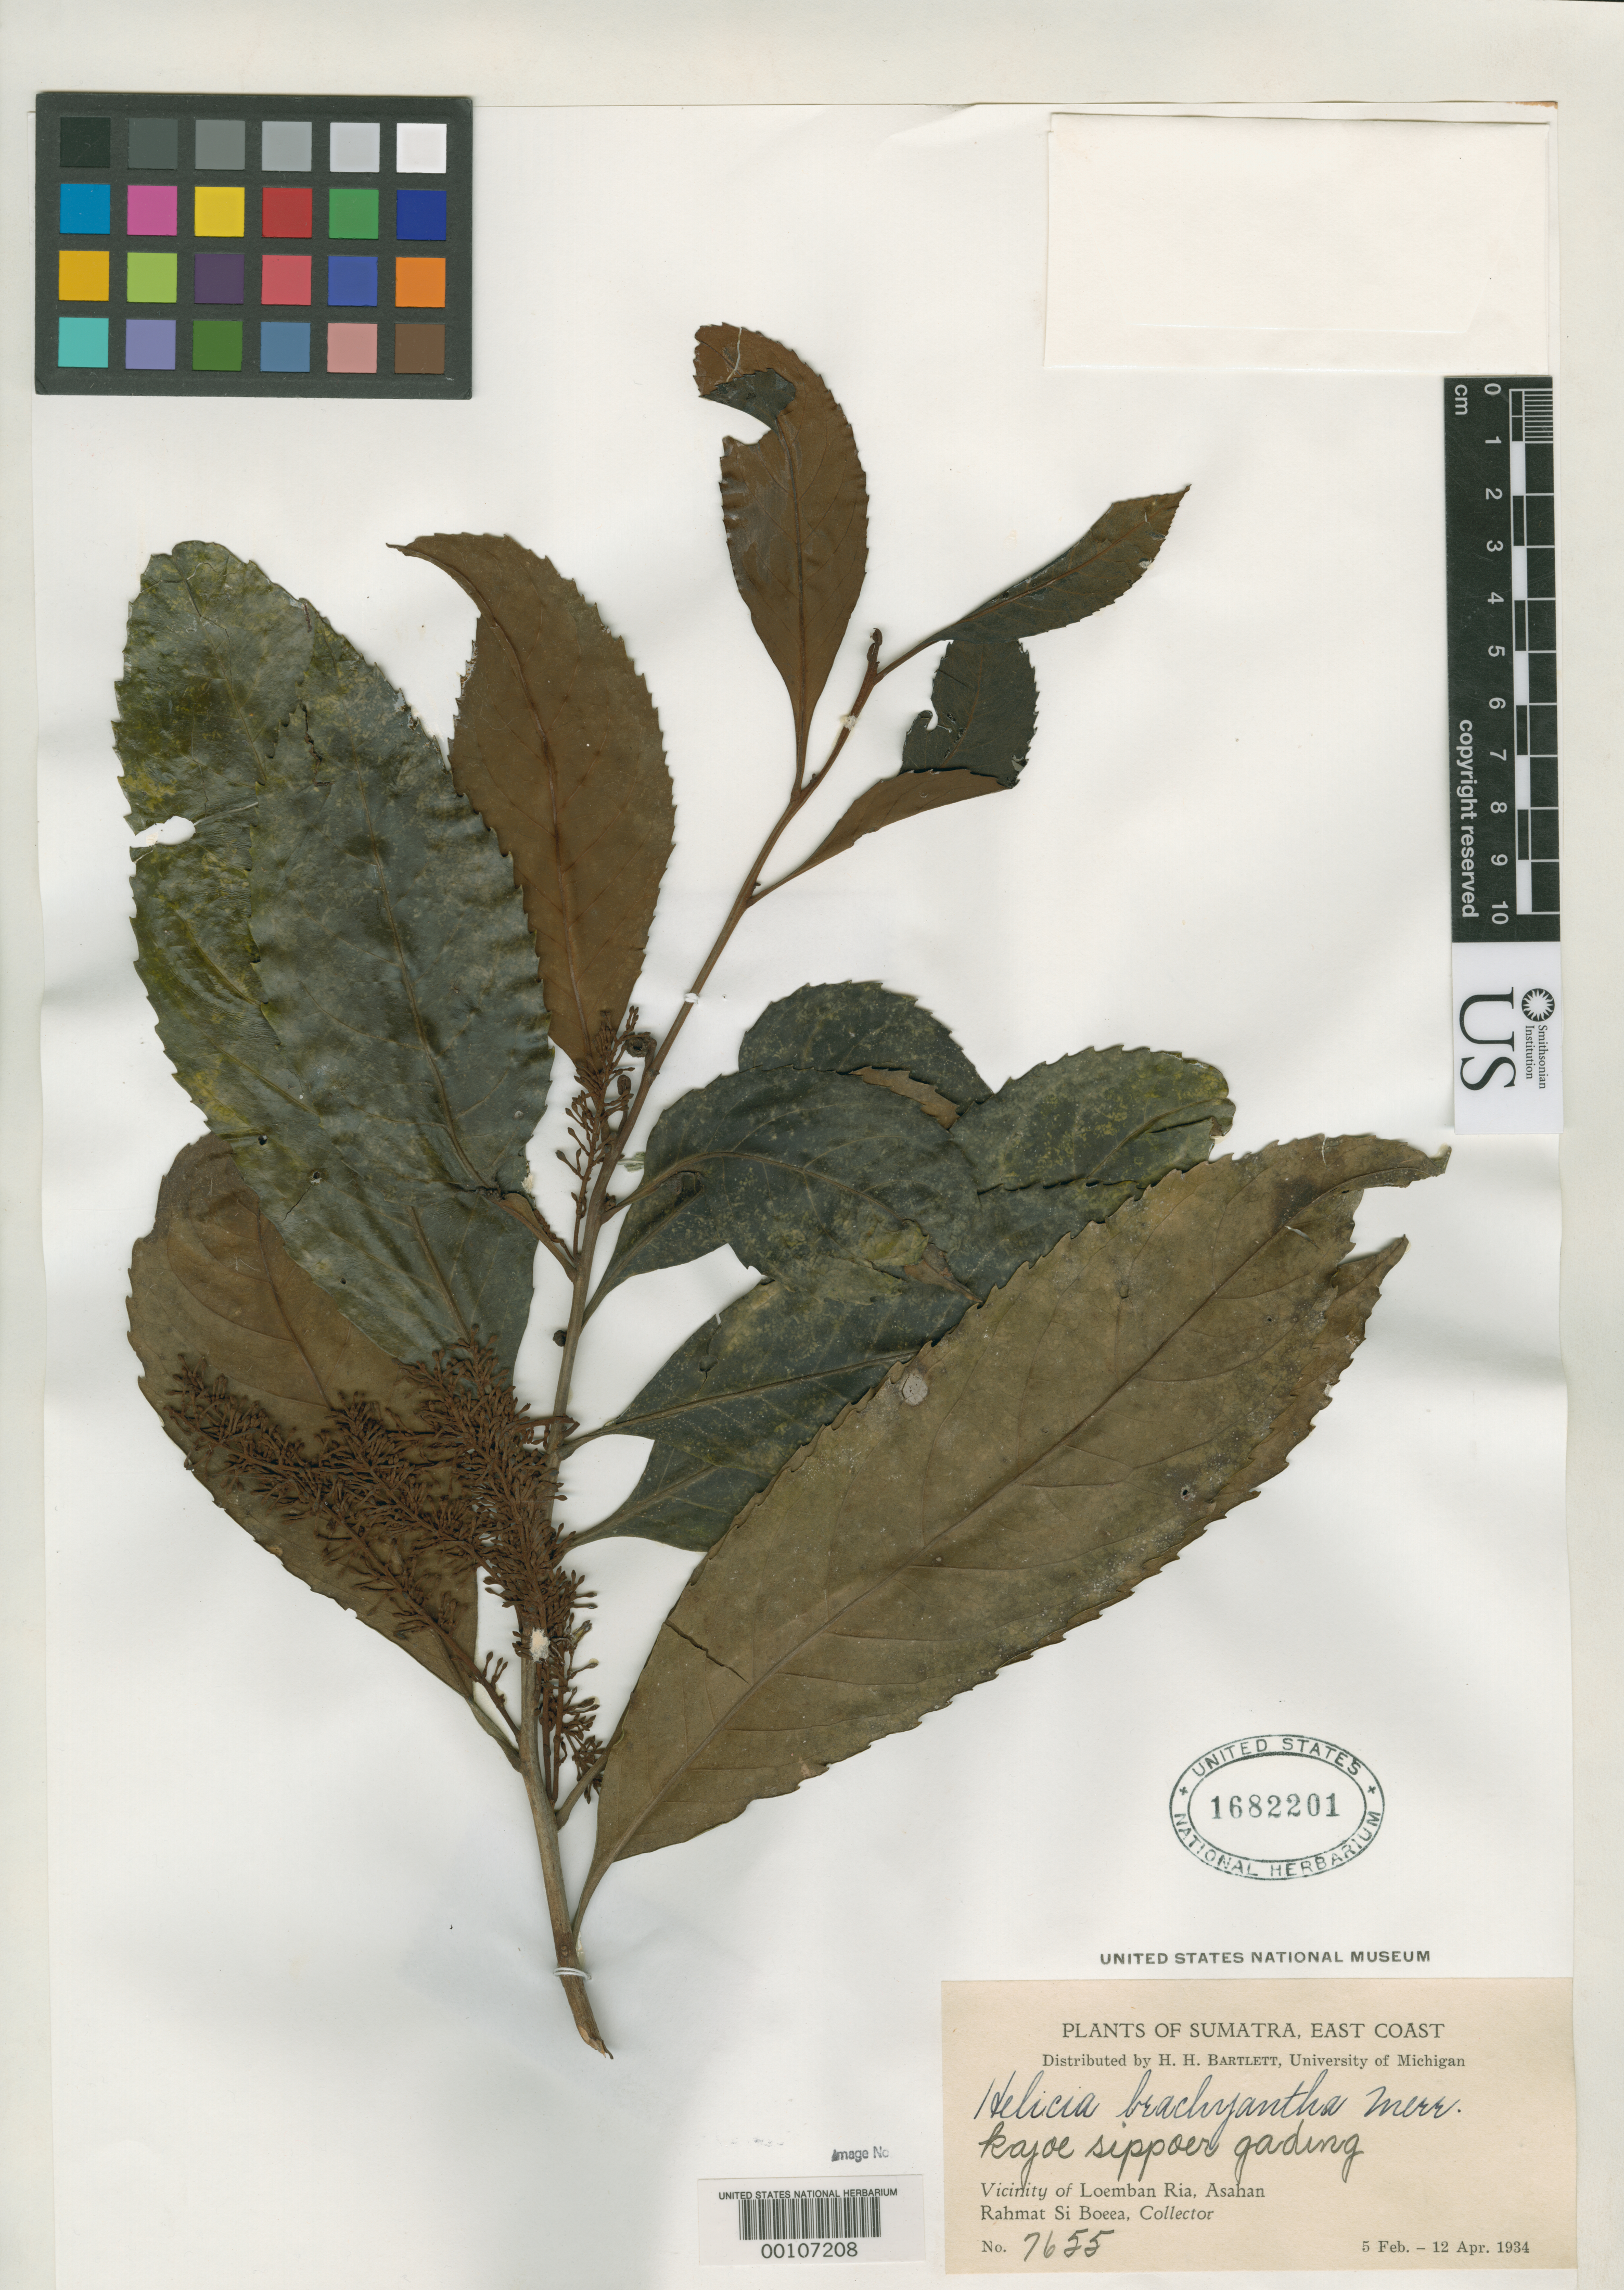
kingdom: Plantae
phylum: Tracheophyta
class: Magnoliopsida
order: Proteales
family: Proteaceae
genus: Helicia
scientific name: Helicia brachyantha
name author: Merr.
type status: Type Collection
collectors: Rahmat Si Boeea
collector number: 7655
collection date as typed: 05 Feb 1934 to 12 Apr 1934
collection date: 1934-02-05/1934-04-12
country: Indonesia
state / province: Sumatra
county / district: Sumatera Utara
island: Sumatra Island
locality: Vicinity of Loembanria, Asahan.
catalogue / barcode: US 1682201